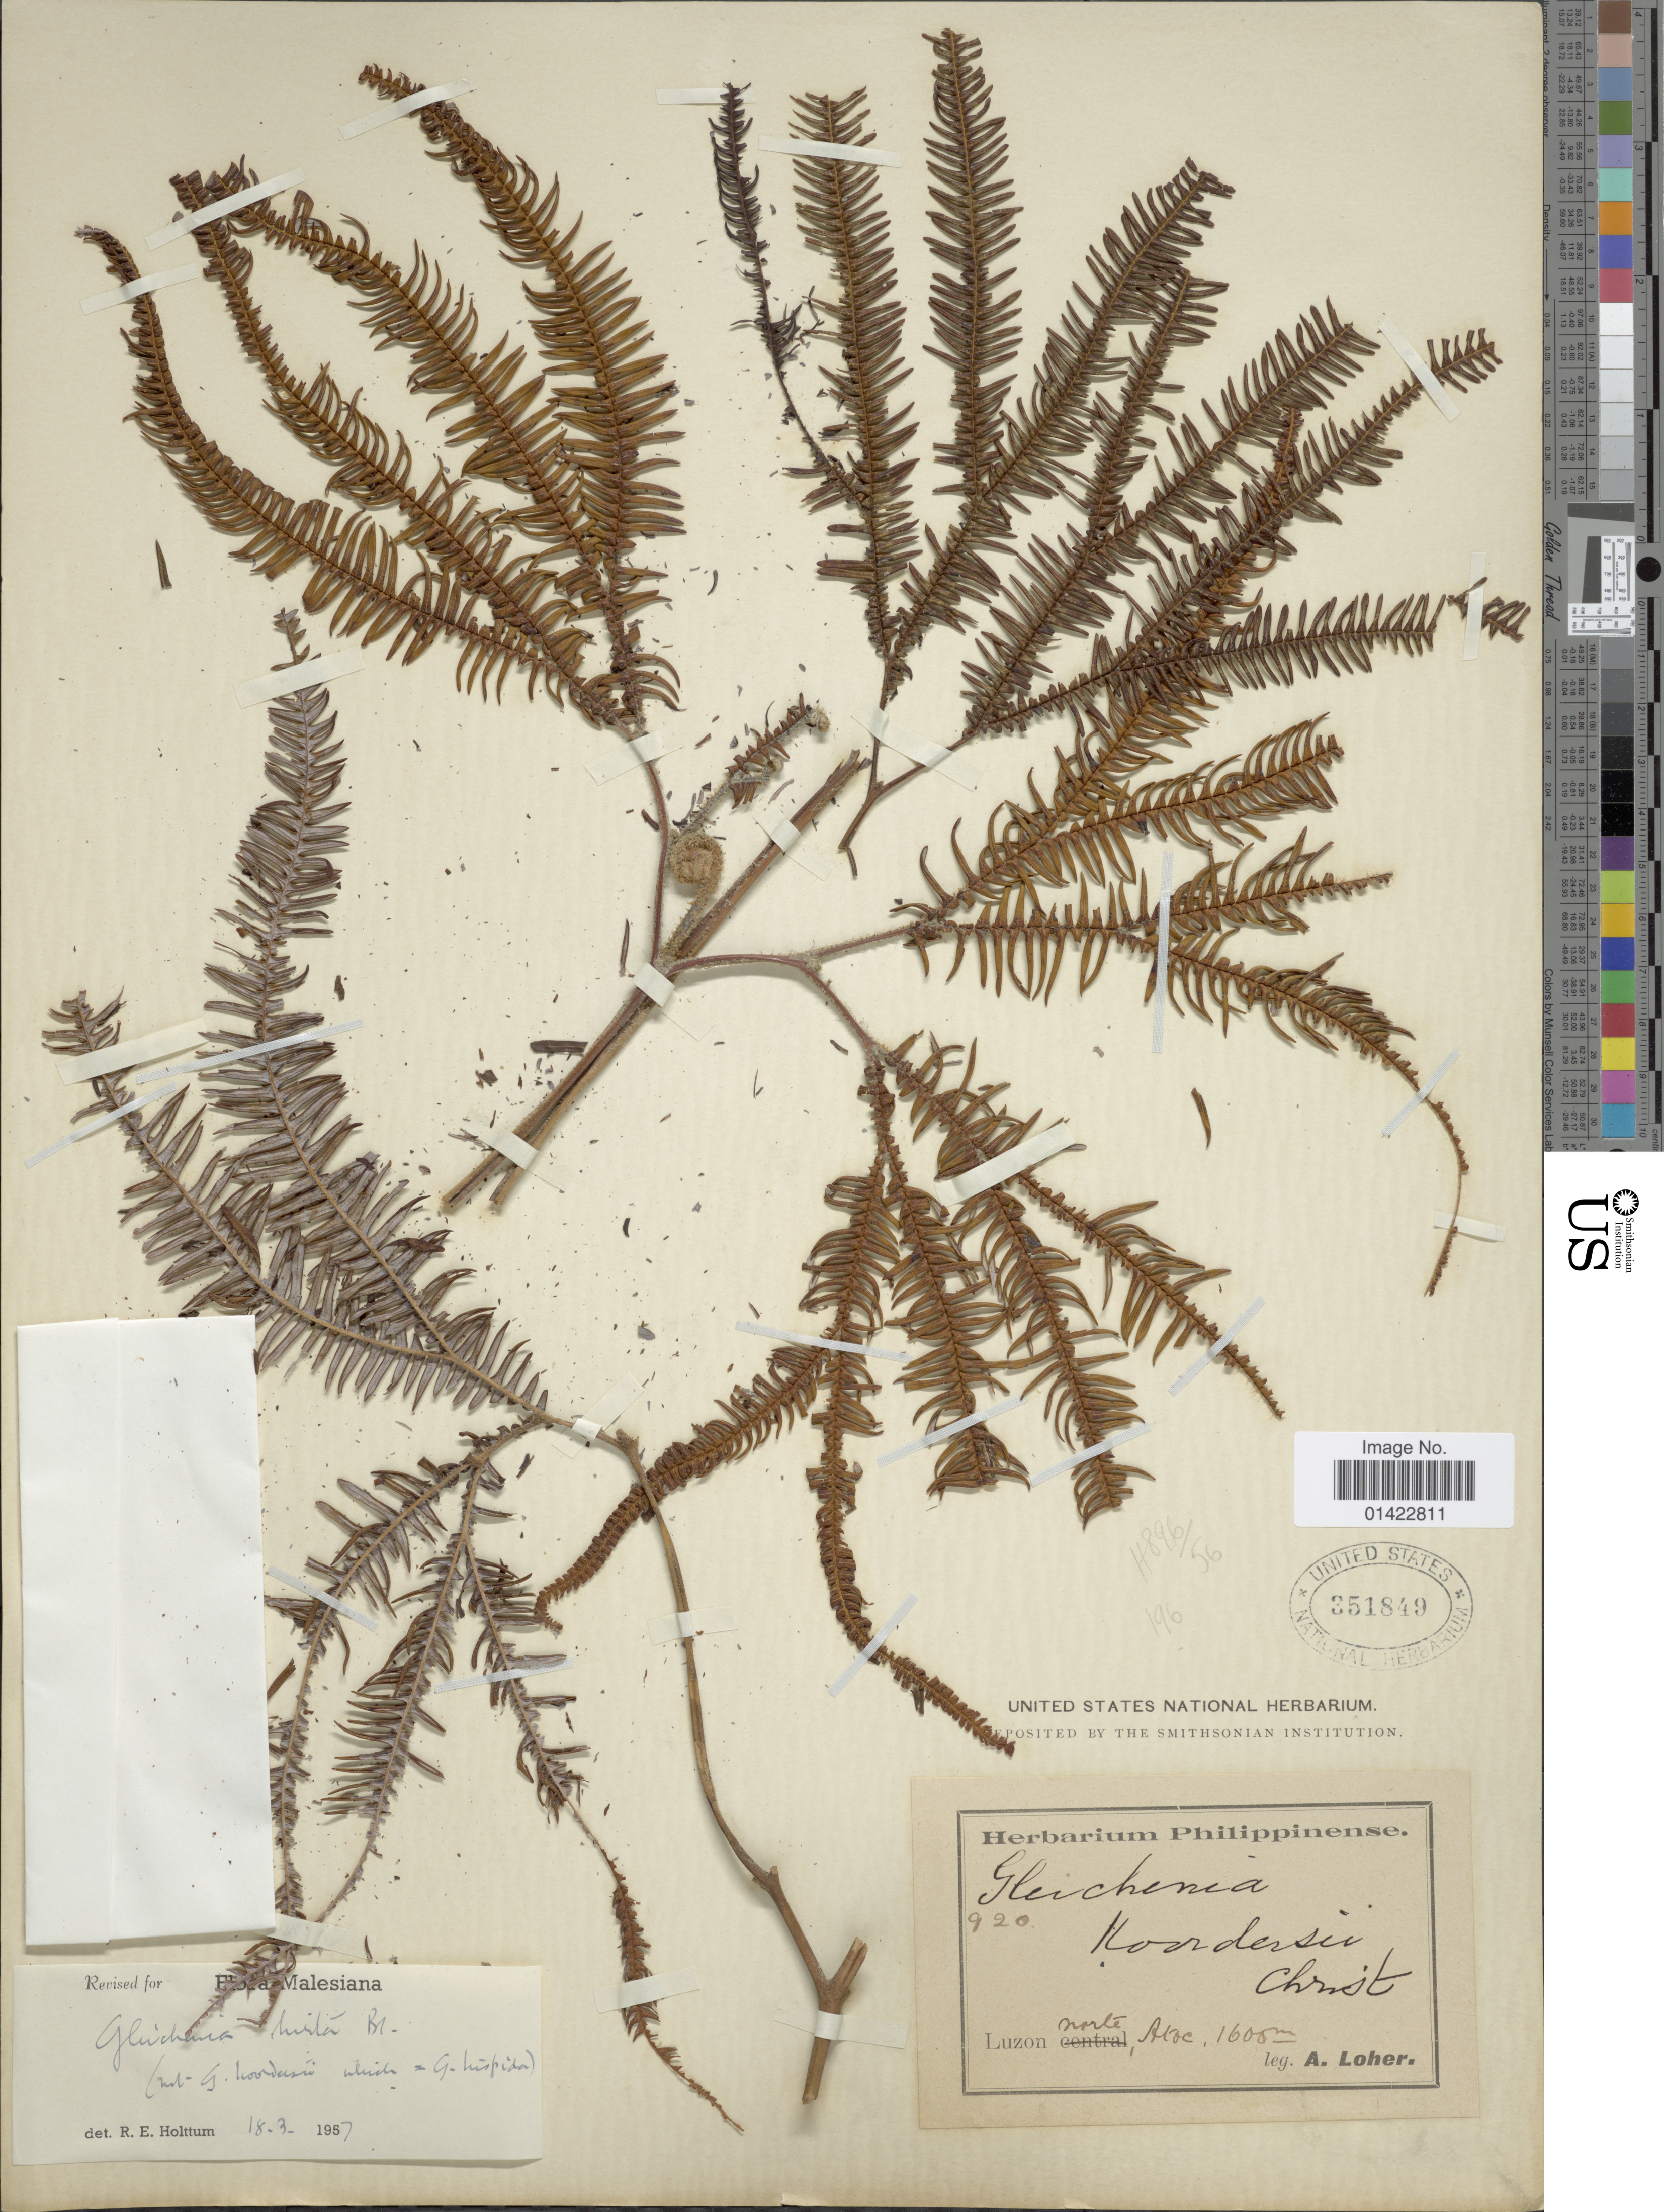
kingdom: Plantae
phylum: Tracheophyta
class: Polypodiopsida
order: Gleicheniales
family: Gleicheniaceae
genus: Sticherus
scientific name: Sticherus hirtus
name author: (Blume) Ching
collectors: A. Loher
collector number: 920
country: Philippines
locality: Luzon Norte, Atoc.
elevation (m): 1600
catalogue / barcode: US 351849